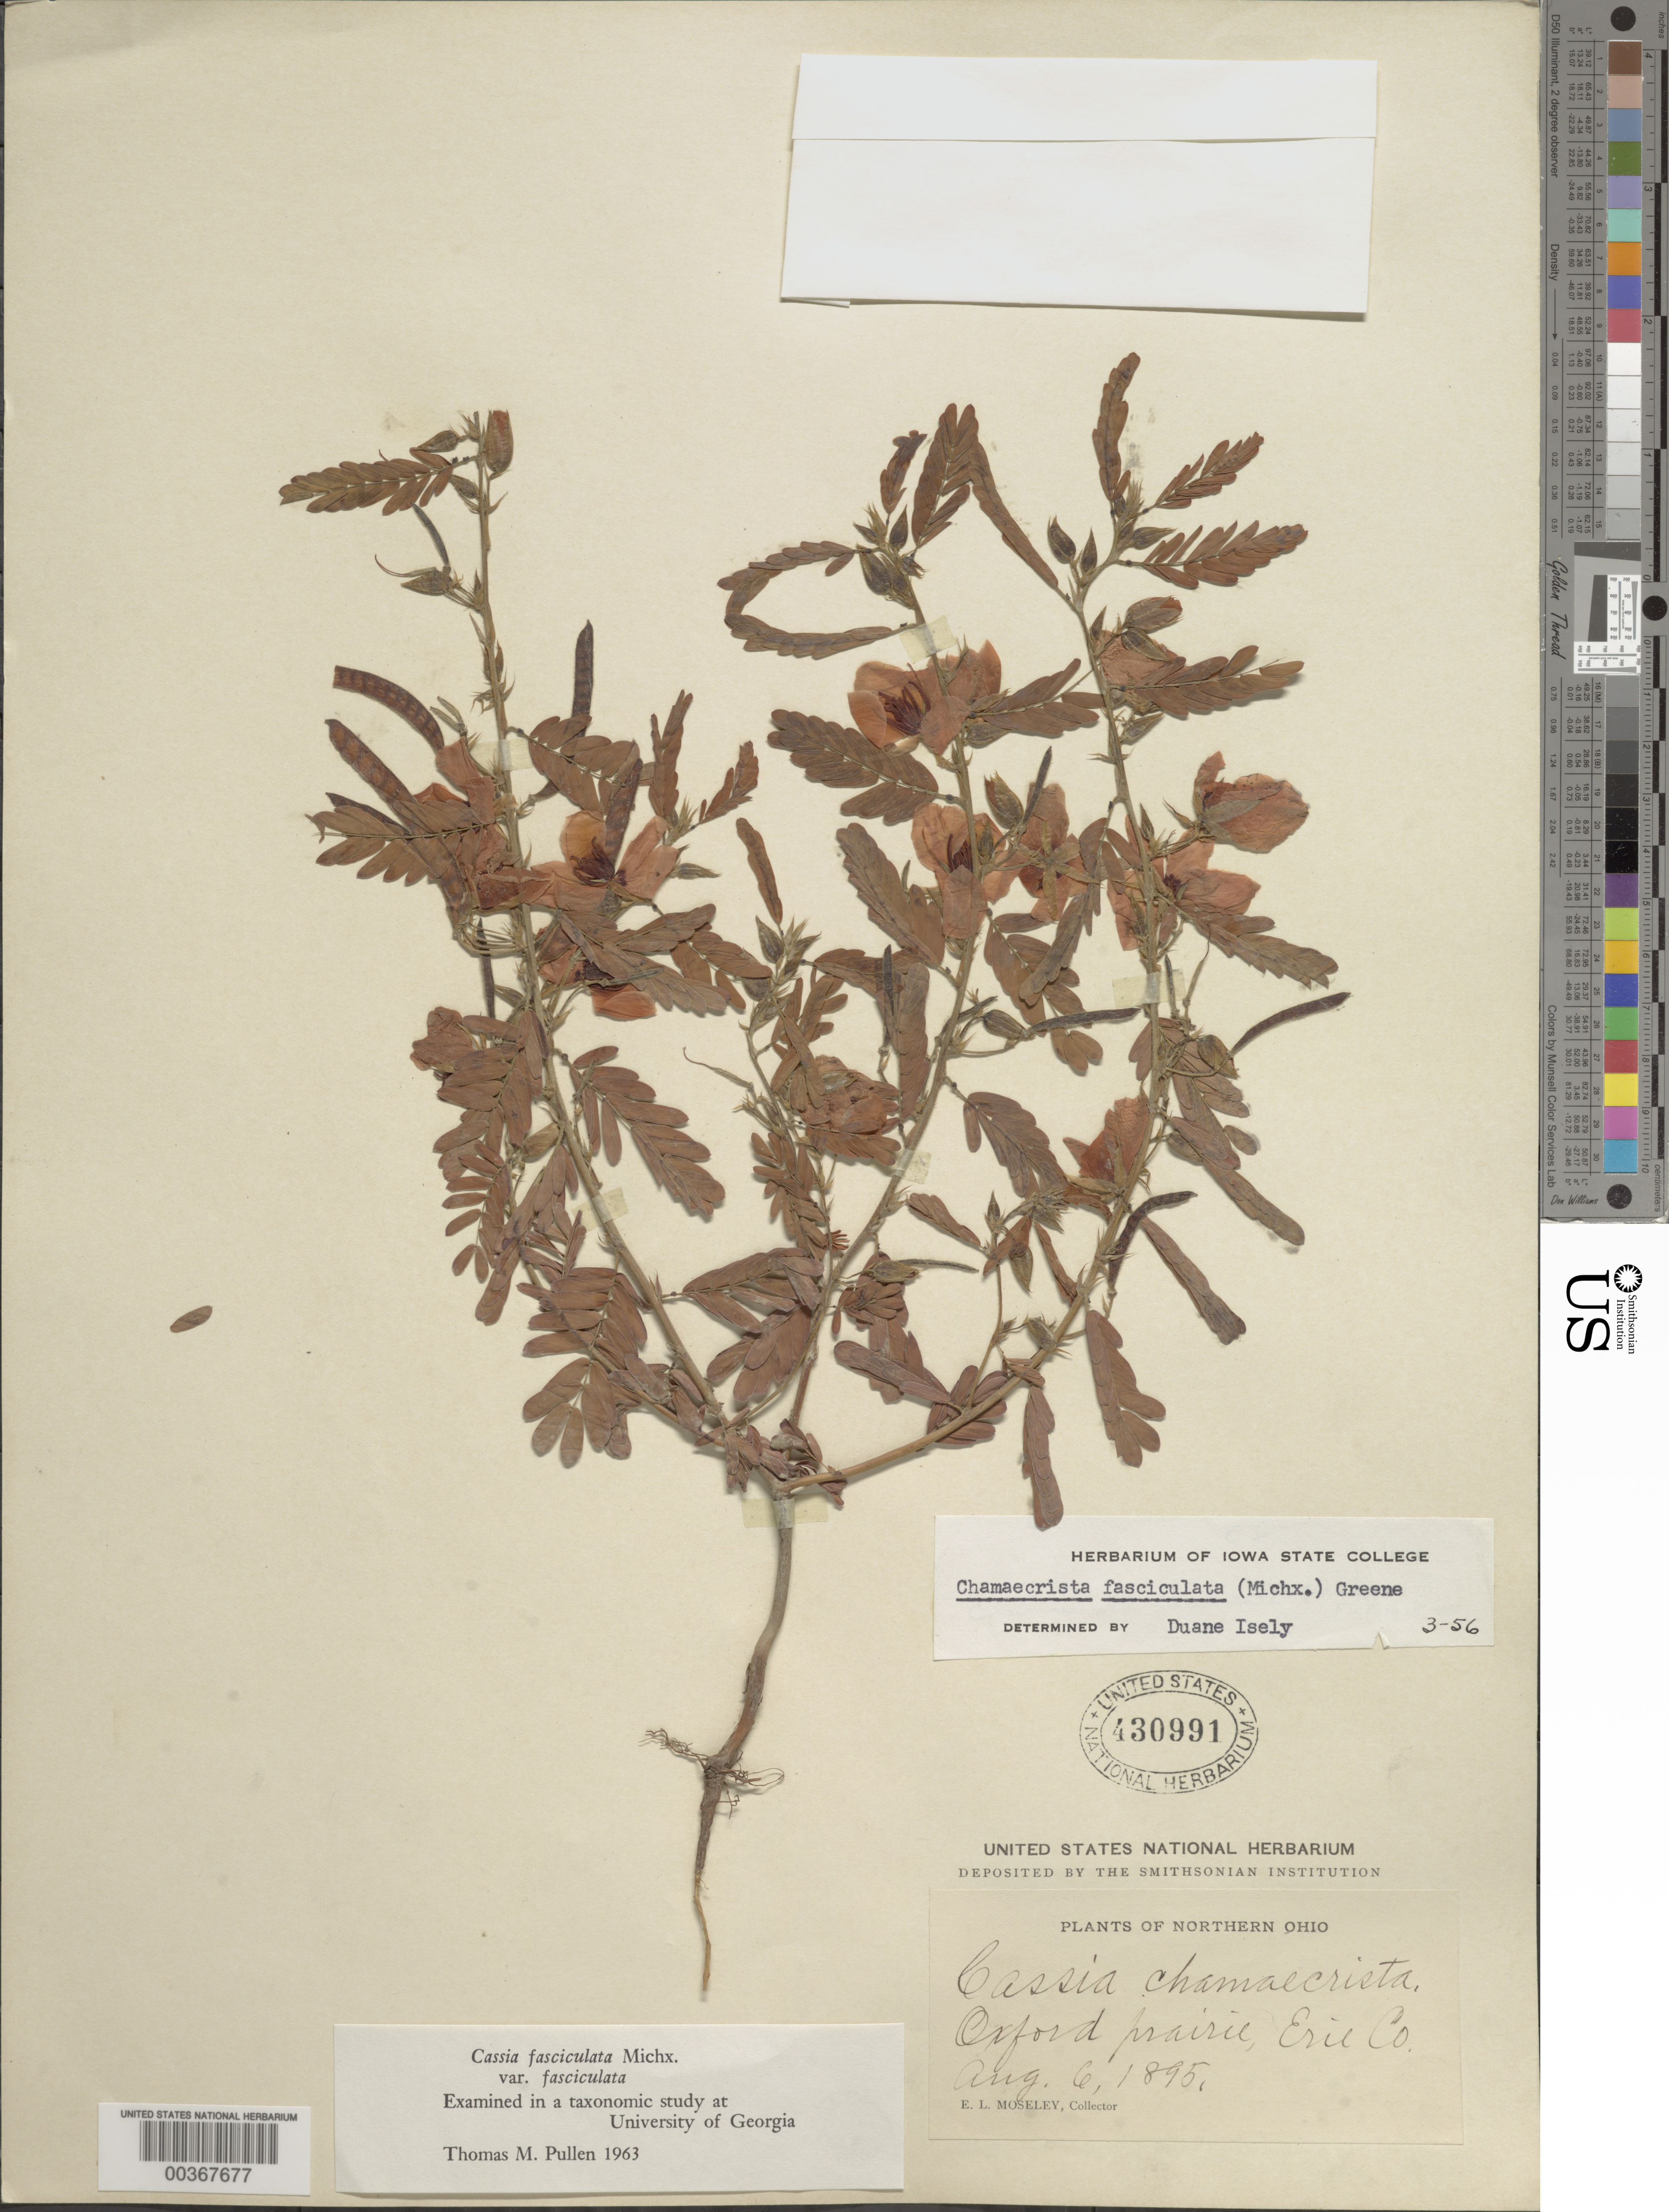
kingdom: Plantae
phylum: Tracheophyta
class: Magnoliopsida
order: Fabales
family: Fabaceae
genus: Chamaecrista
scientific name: Chamaecrista fasciculata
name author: (Michx.) Greene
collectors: E. Moseley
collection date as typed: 06 Aug 1895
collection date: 1895-08-06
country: United States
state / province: Ohio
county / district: Erie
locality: Oxford prairie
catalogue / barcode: US 430991